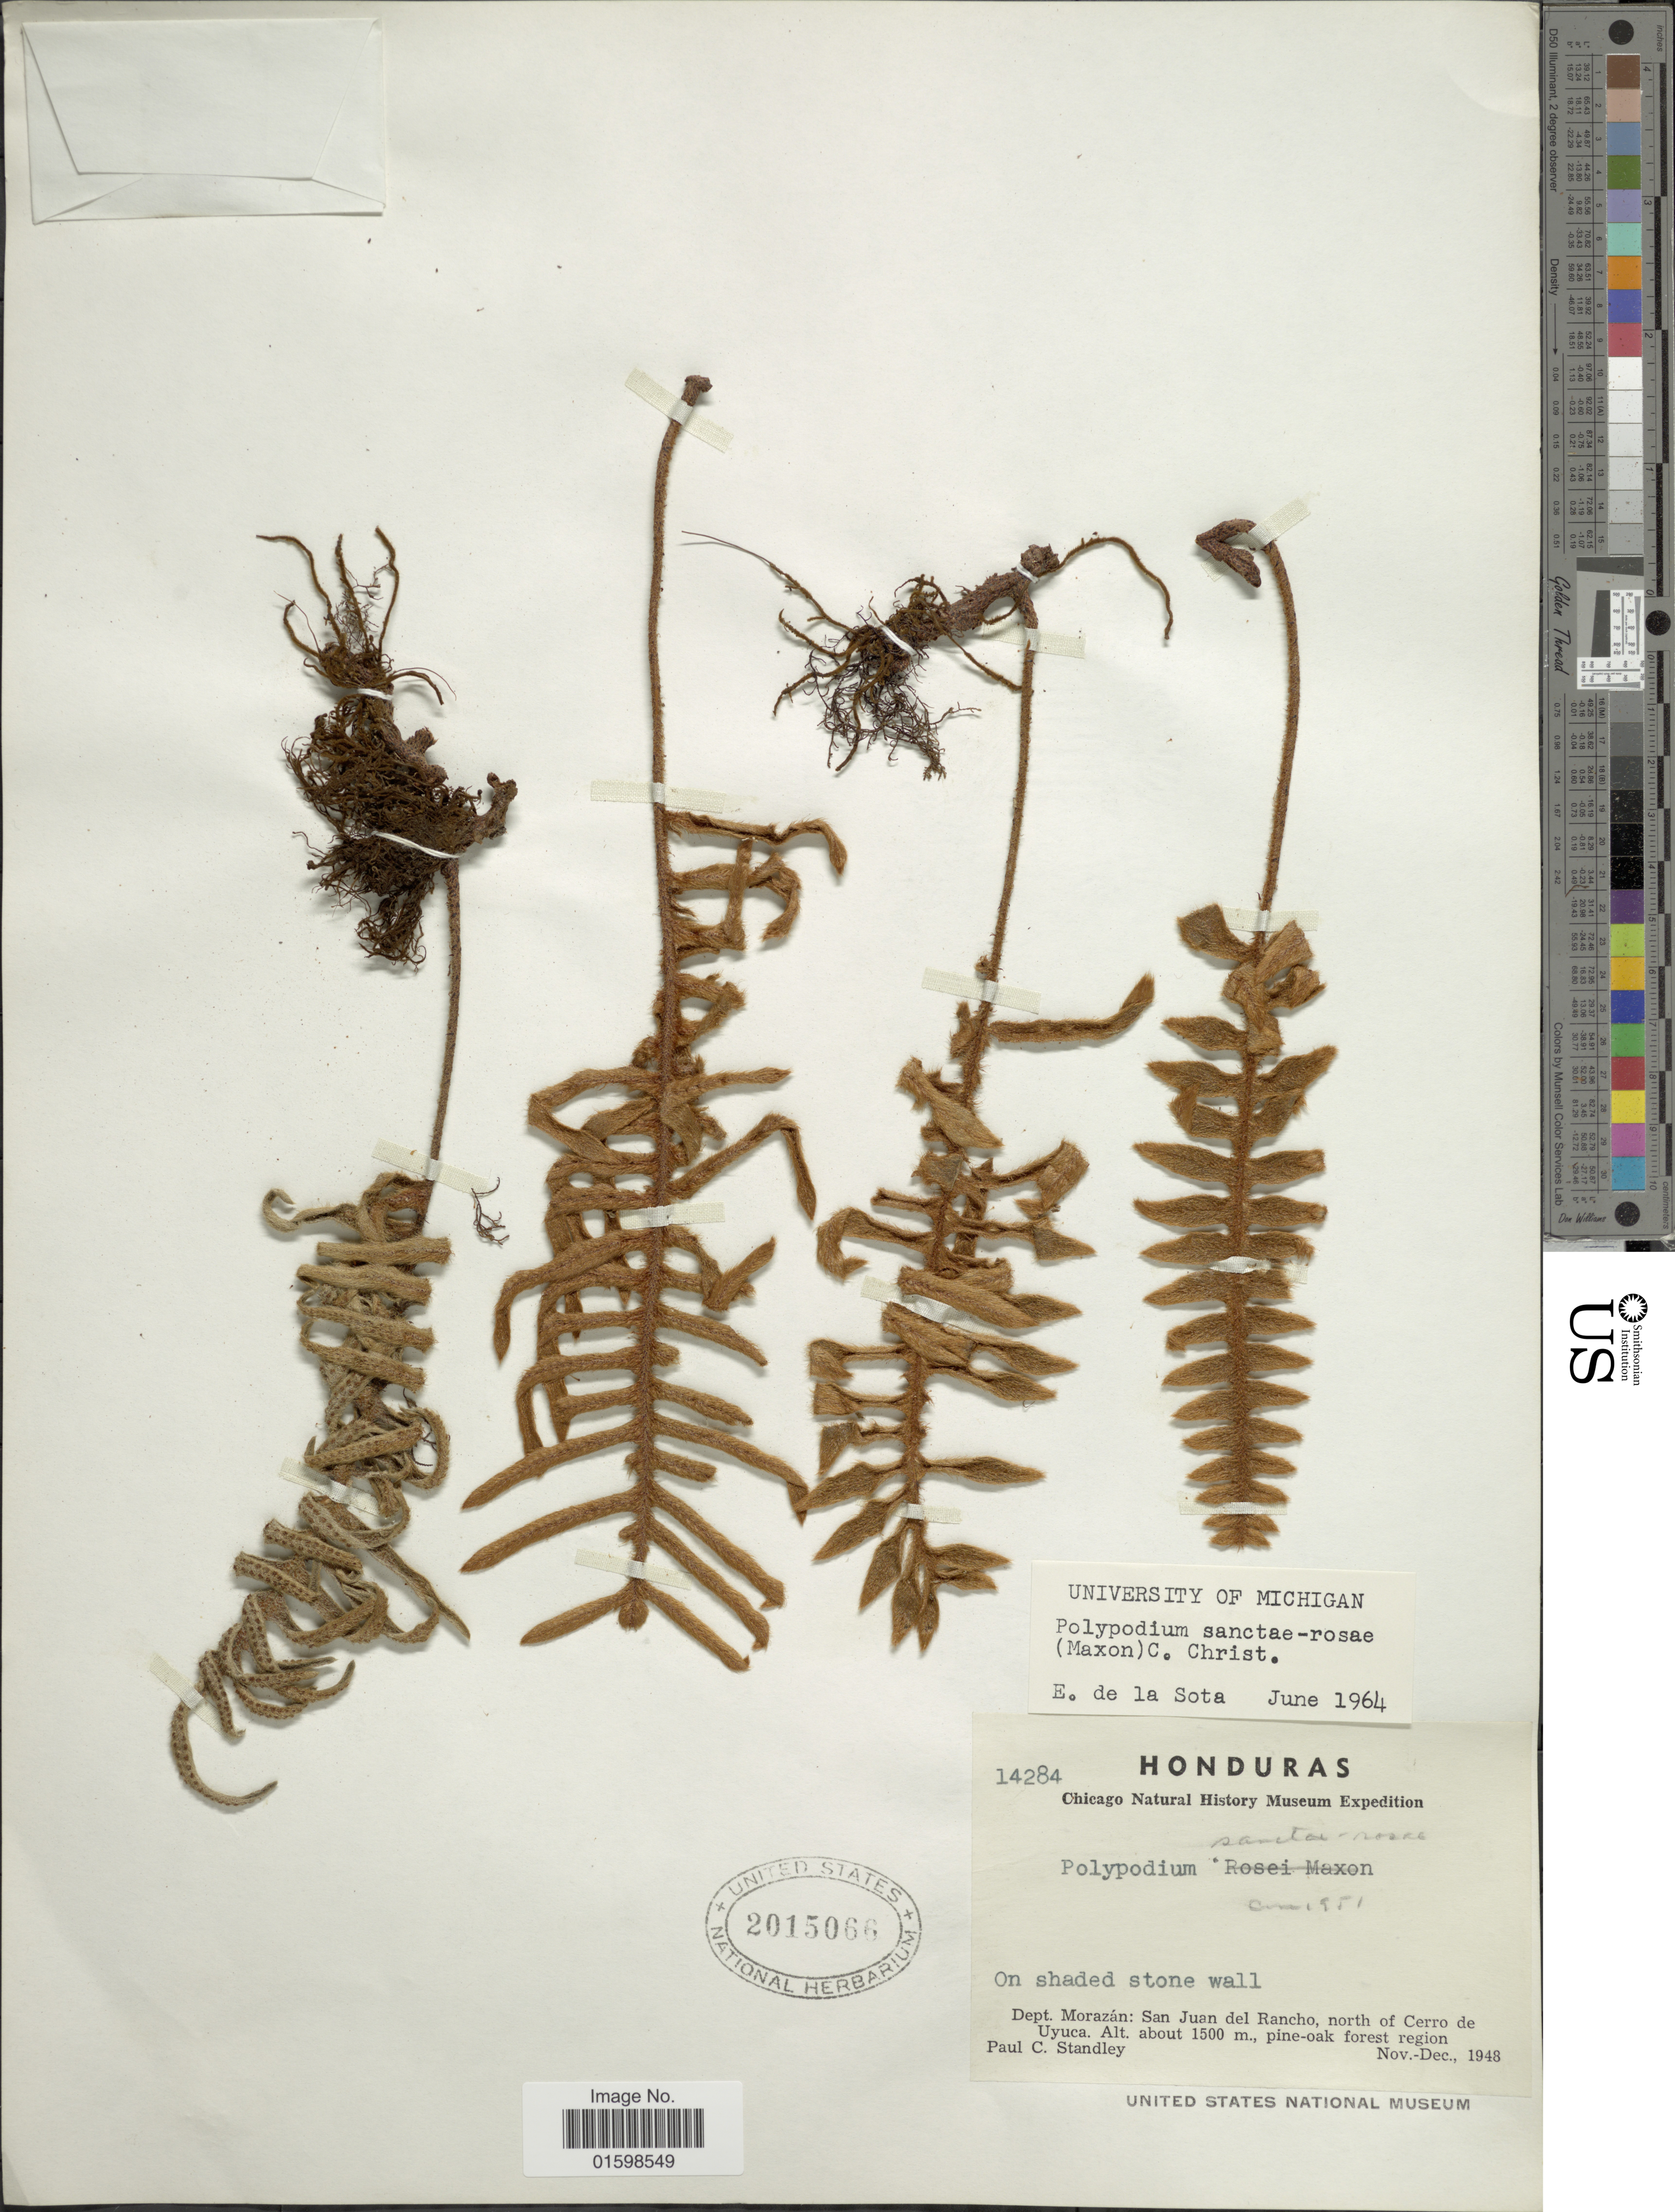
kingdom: Plantae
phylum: Tracheophyta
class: Polypodiopsida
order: Polypodiales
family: Polypodiaceae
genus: Pleopeltis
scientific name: Pleopeltis sanctae-rosae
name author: (Maxon) A.R. Sm. & Tejero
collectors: P. C. Standley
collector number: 14284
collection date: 1948-11/1948-12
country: Honduras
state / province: Fco. Morazán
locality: On shaded stone wall, Dept. Morazán: San Juan del Rancho, north of Cerro de Uyuca, pine-oak forest region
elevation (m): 1500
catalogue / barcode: US 2015066